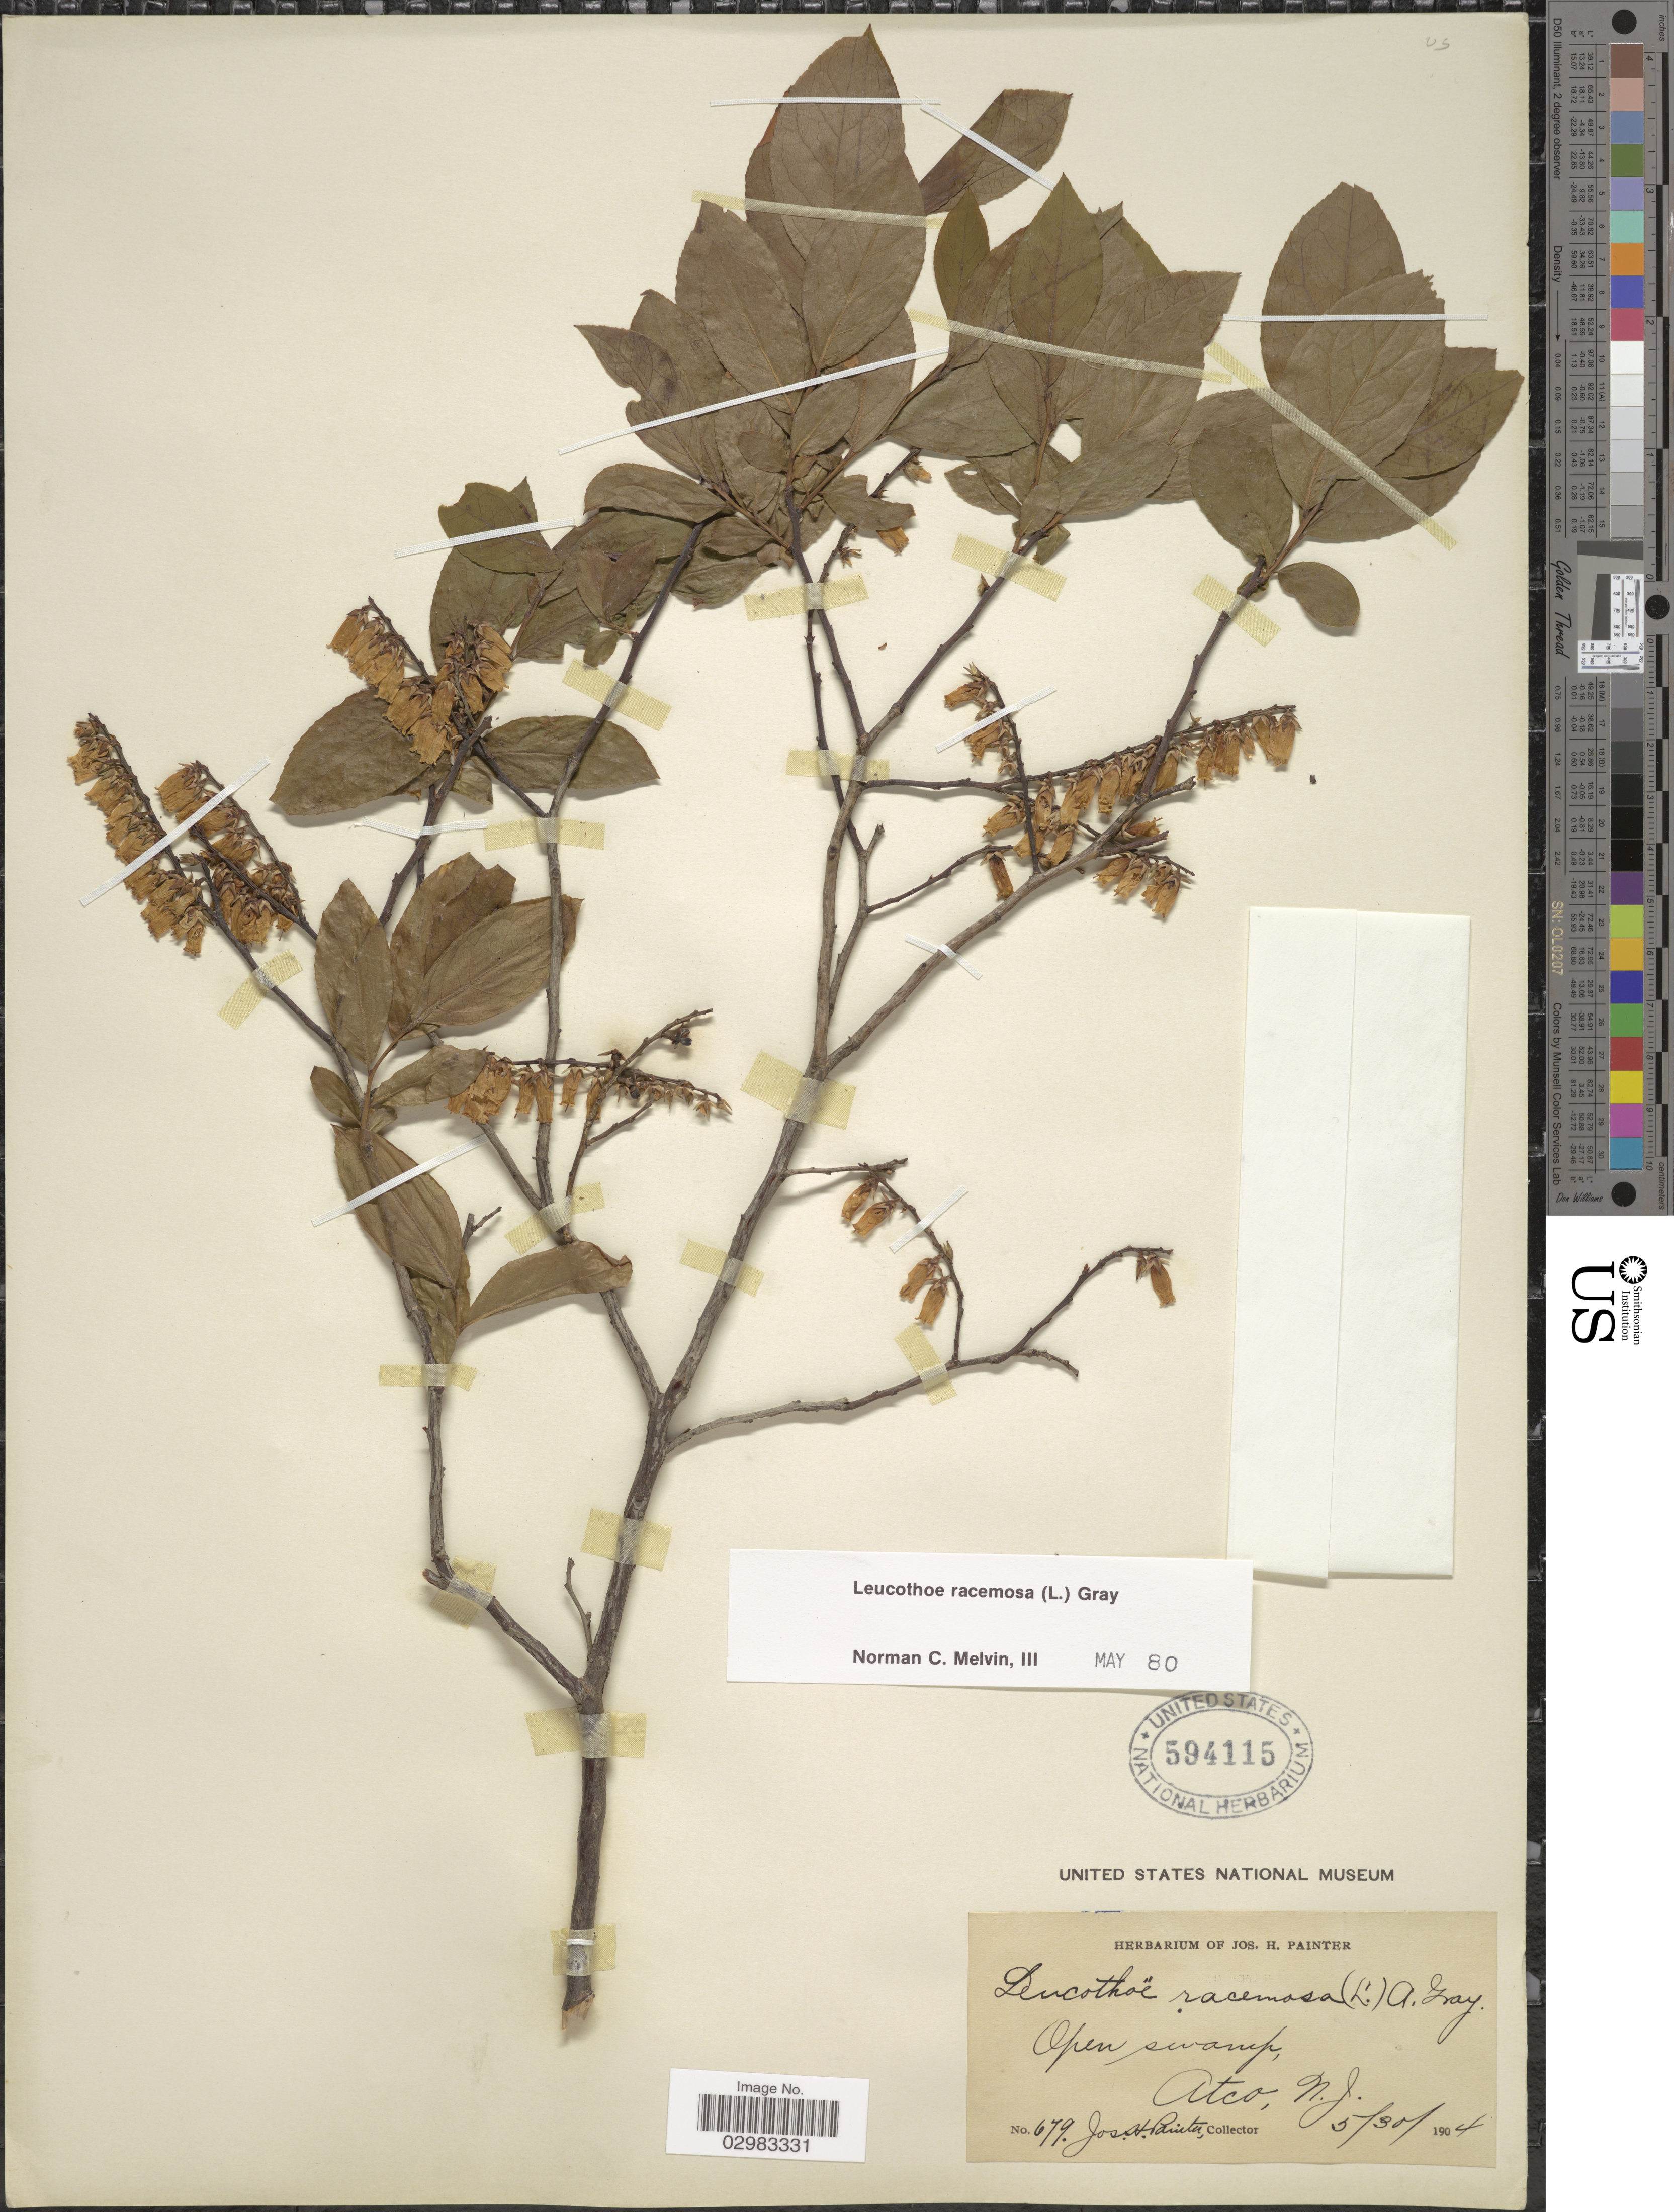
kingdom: Plantae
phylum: Tracheophyta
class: Magnoliopsida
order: Ericales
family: Ericaceae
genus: Leucothoe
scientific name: Leucothoë racemosa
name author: (L.) A. Gray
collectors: J. H. Painter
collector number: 679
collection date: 1904-05-30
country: United States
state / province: New Jersey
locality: Atco.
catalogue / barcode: US 594115